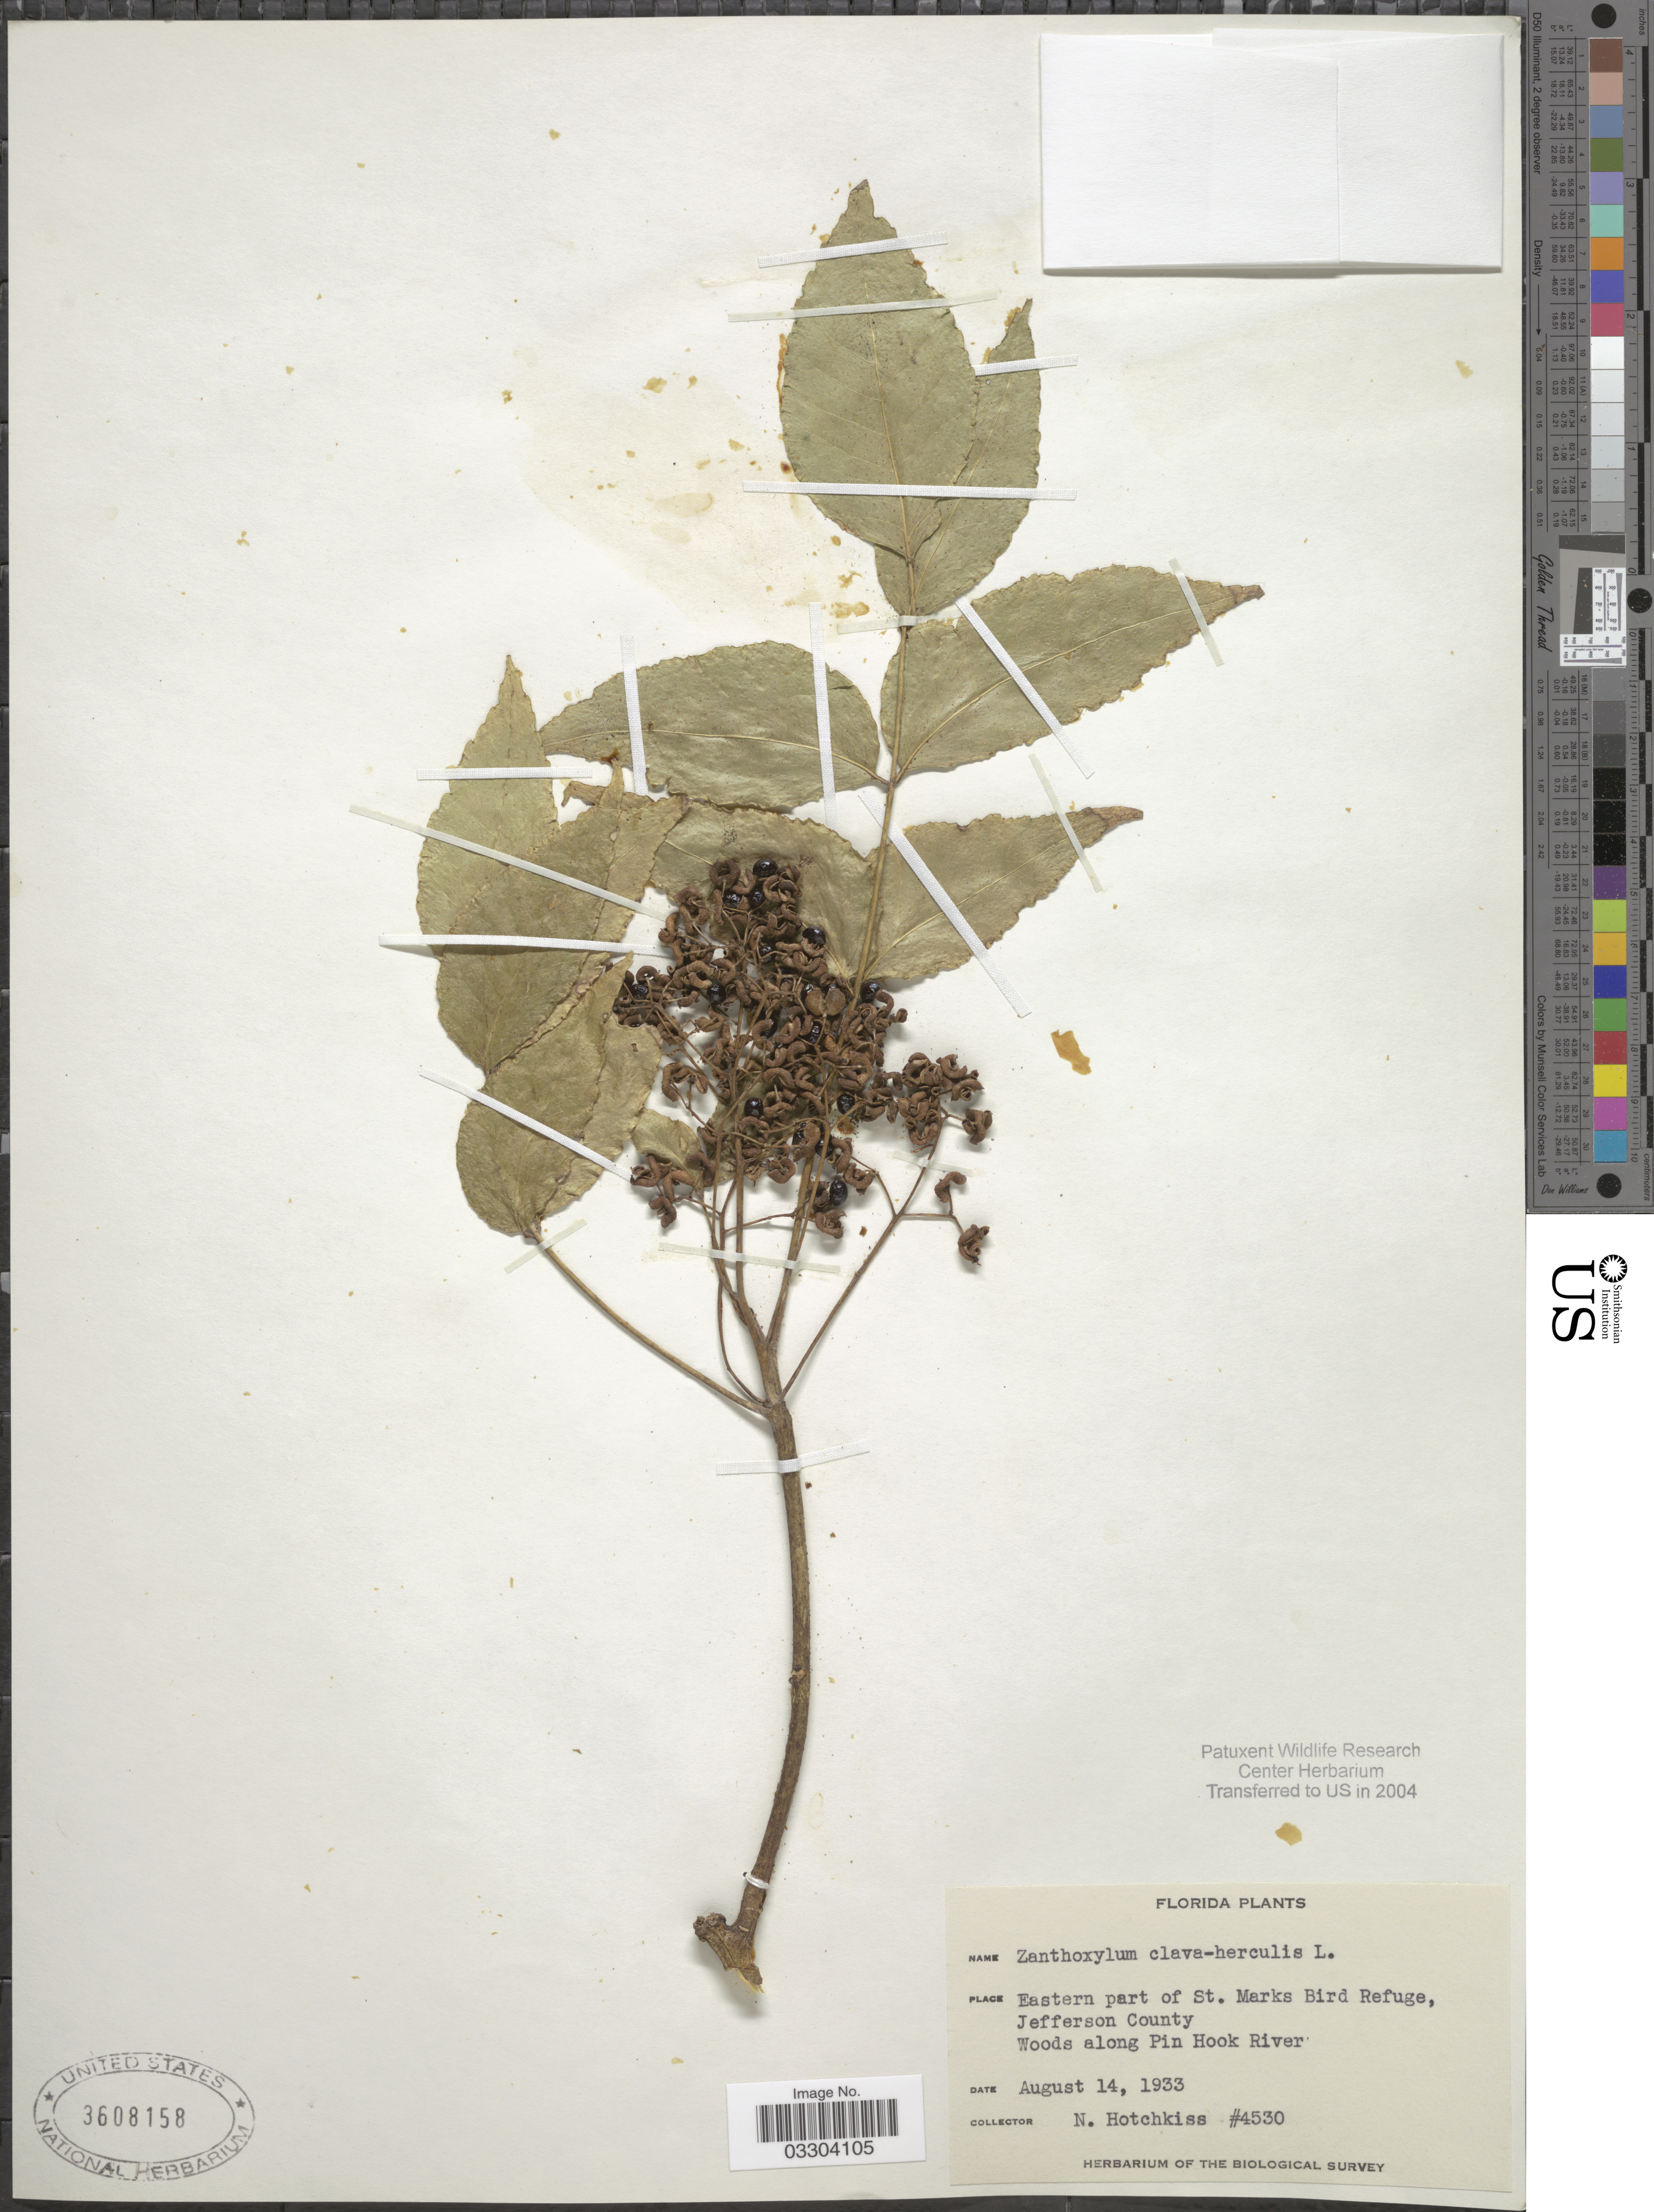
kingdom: Plantae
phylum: Tracheophyta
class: Magnoliopsida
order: Sapindales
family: Rutaceae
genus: Zanthoxylum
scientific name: Zanthoxylum clava-herculis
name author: L.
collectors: N. Hotchkiss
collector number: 4530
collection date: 1933-08-14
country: United States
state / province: Florida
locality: Eastern part of St. Marks Bird Refuge, Jefferson County, Woods along Pin Hook River.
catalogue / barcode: US 3608158